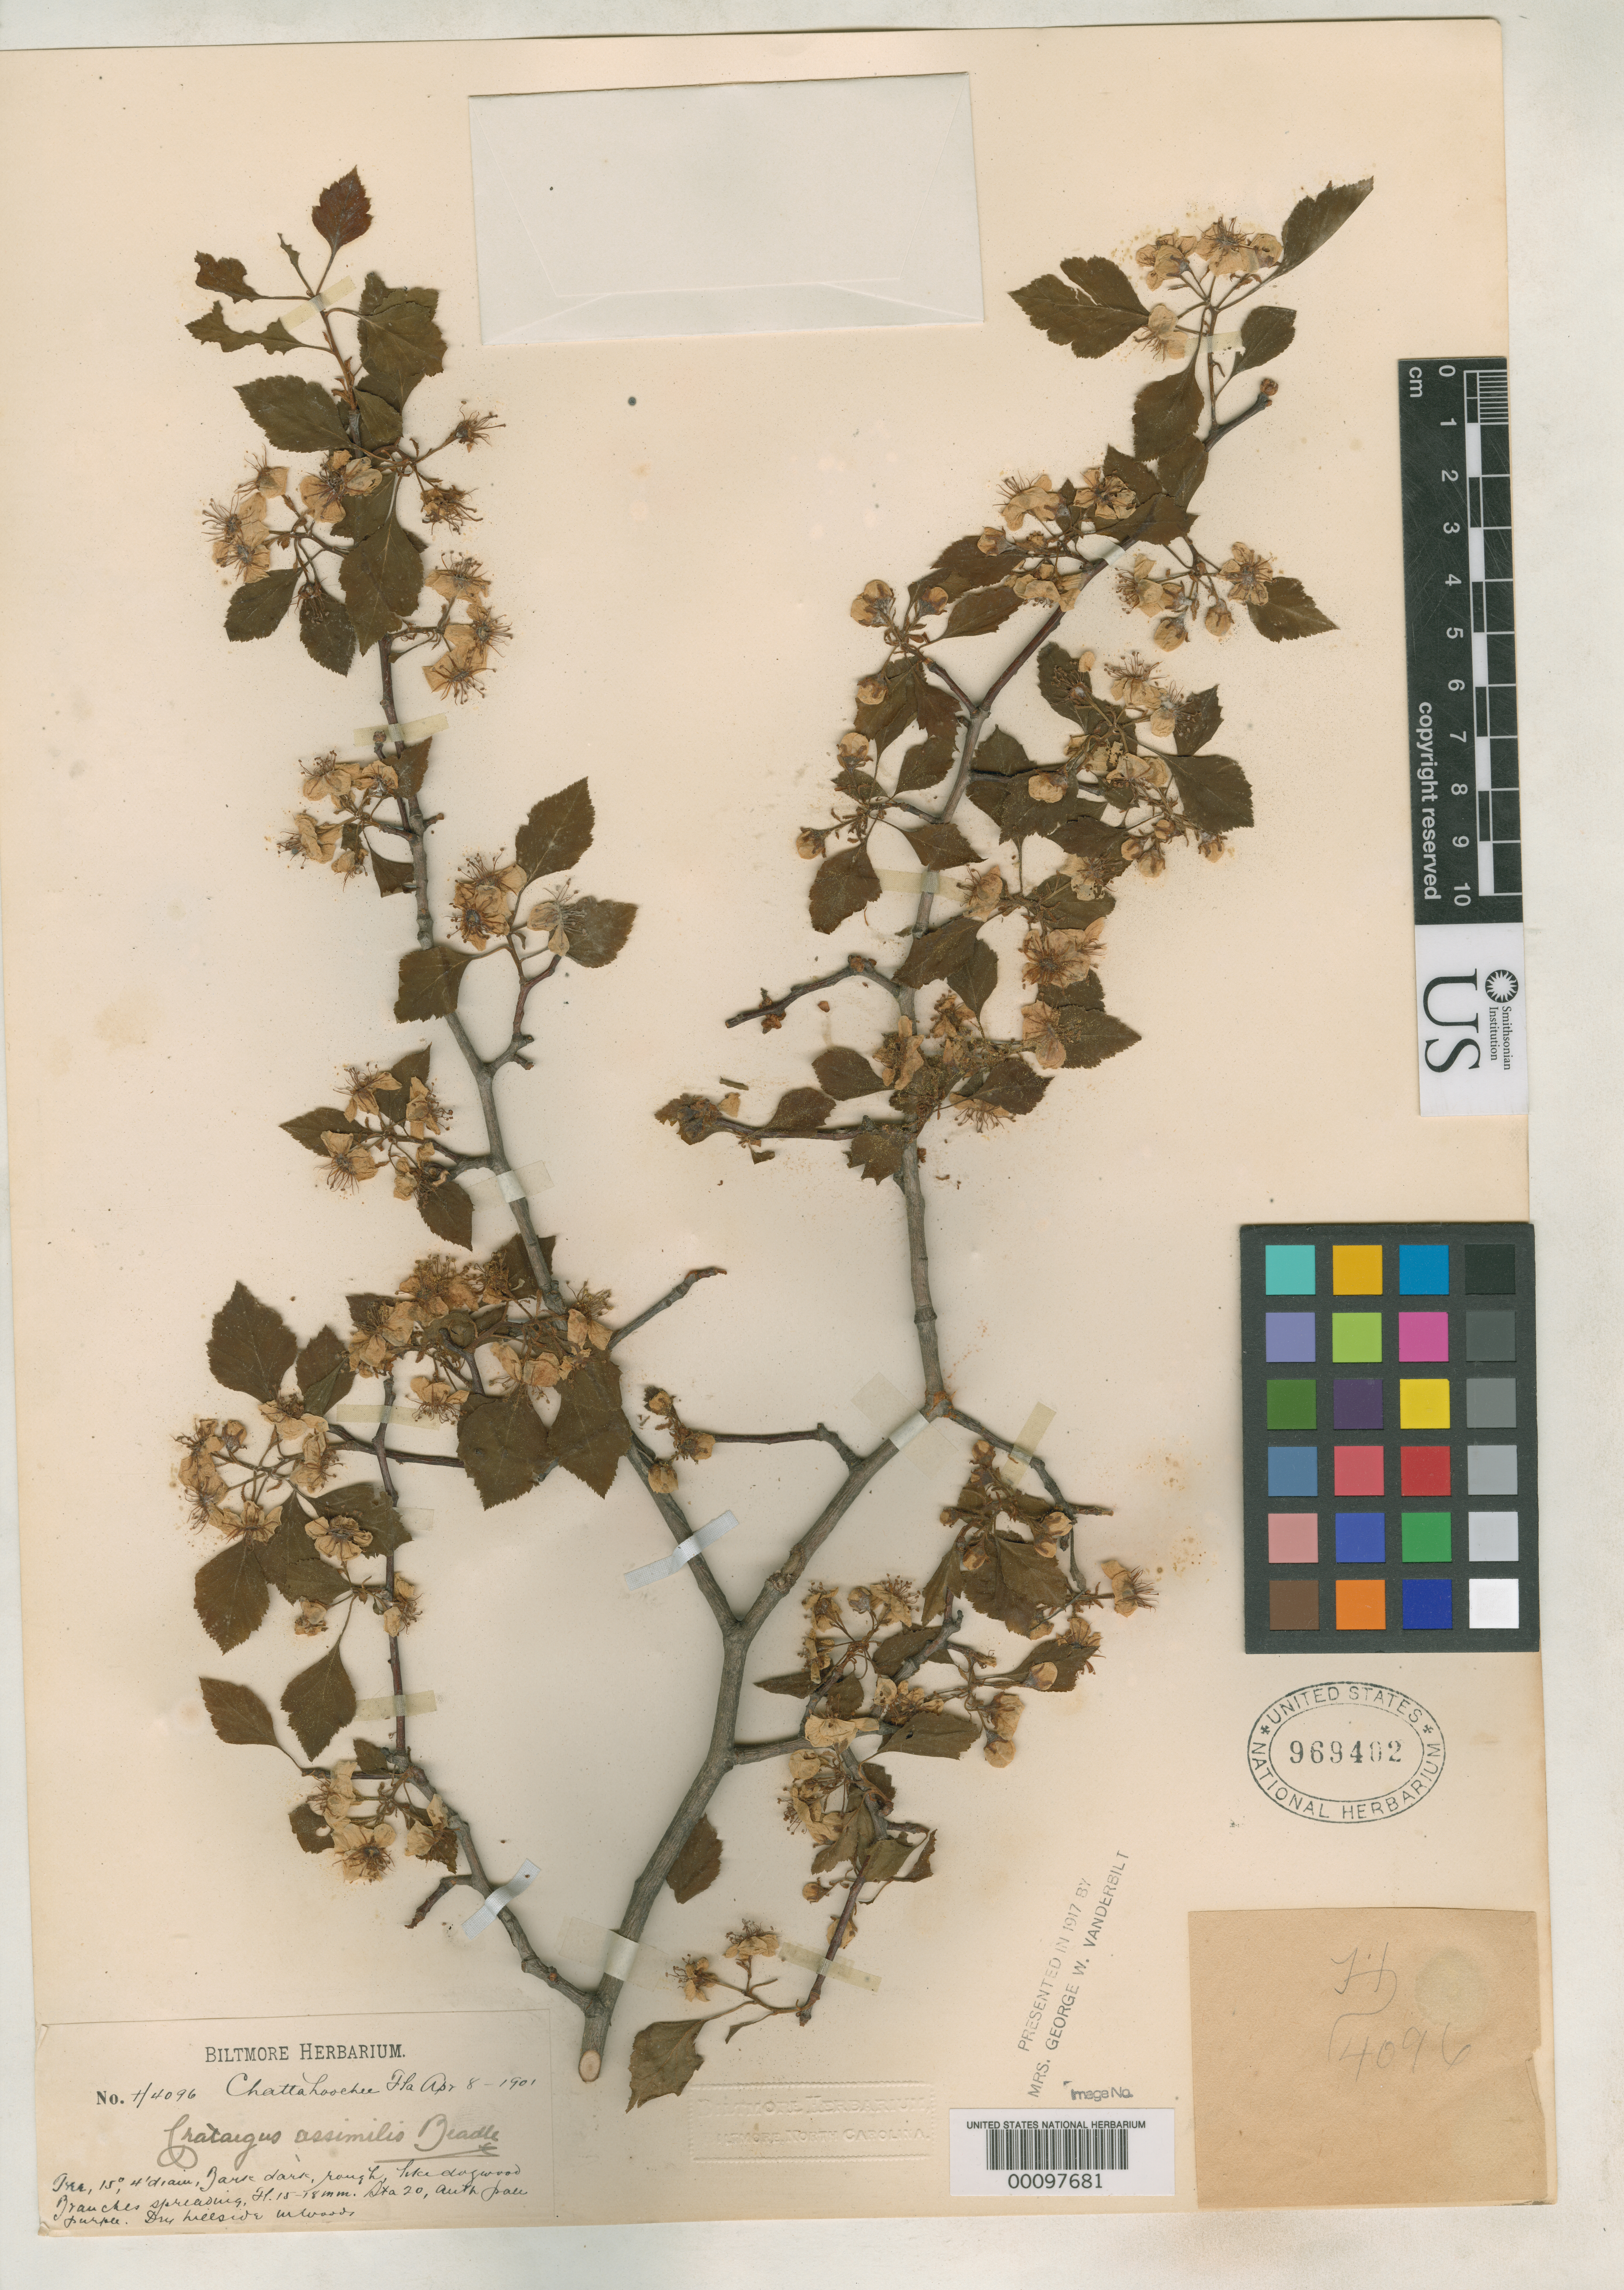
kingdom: Plantae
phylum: Tracheophyta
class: Magnoliopsida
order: Rosales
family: Rosaceae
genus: Crataegus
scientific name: Crataegus assimilis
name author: Beadle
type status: Syntype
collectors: ex herb. Biltmore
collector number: H 4096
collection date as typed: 08 Apr 1901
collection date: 1901-04-08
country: United States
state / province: Florida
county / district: Gadsden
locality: Chattahoochee.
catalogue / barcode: US 969402